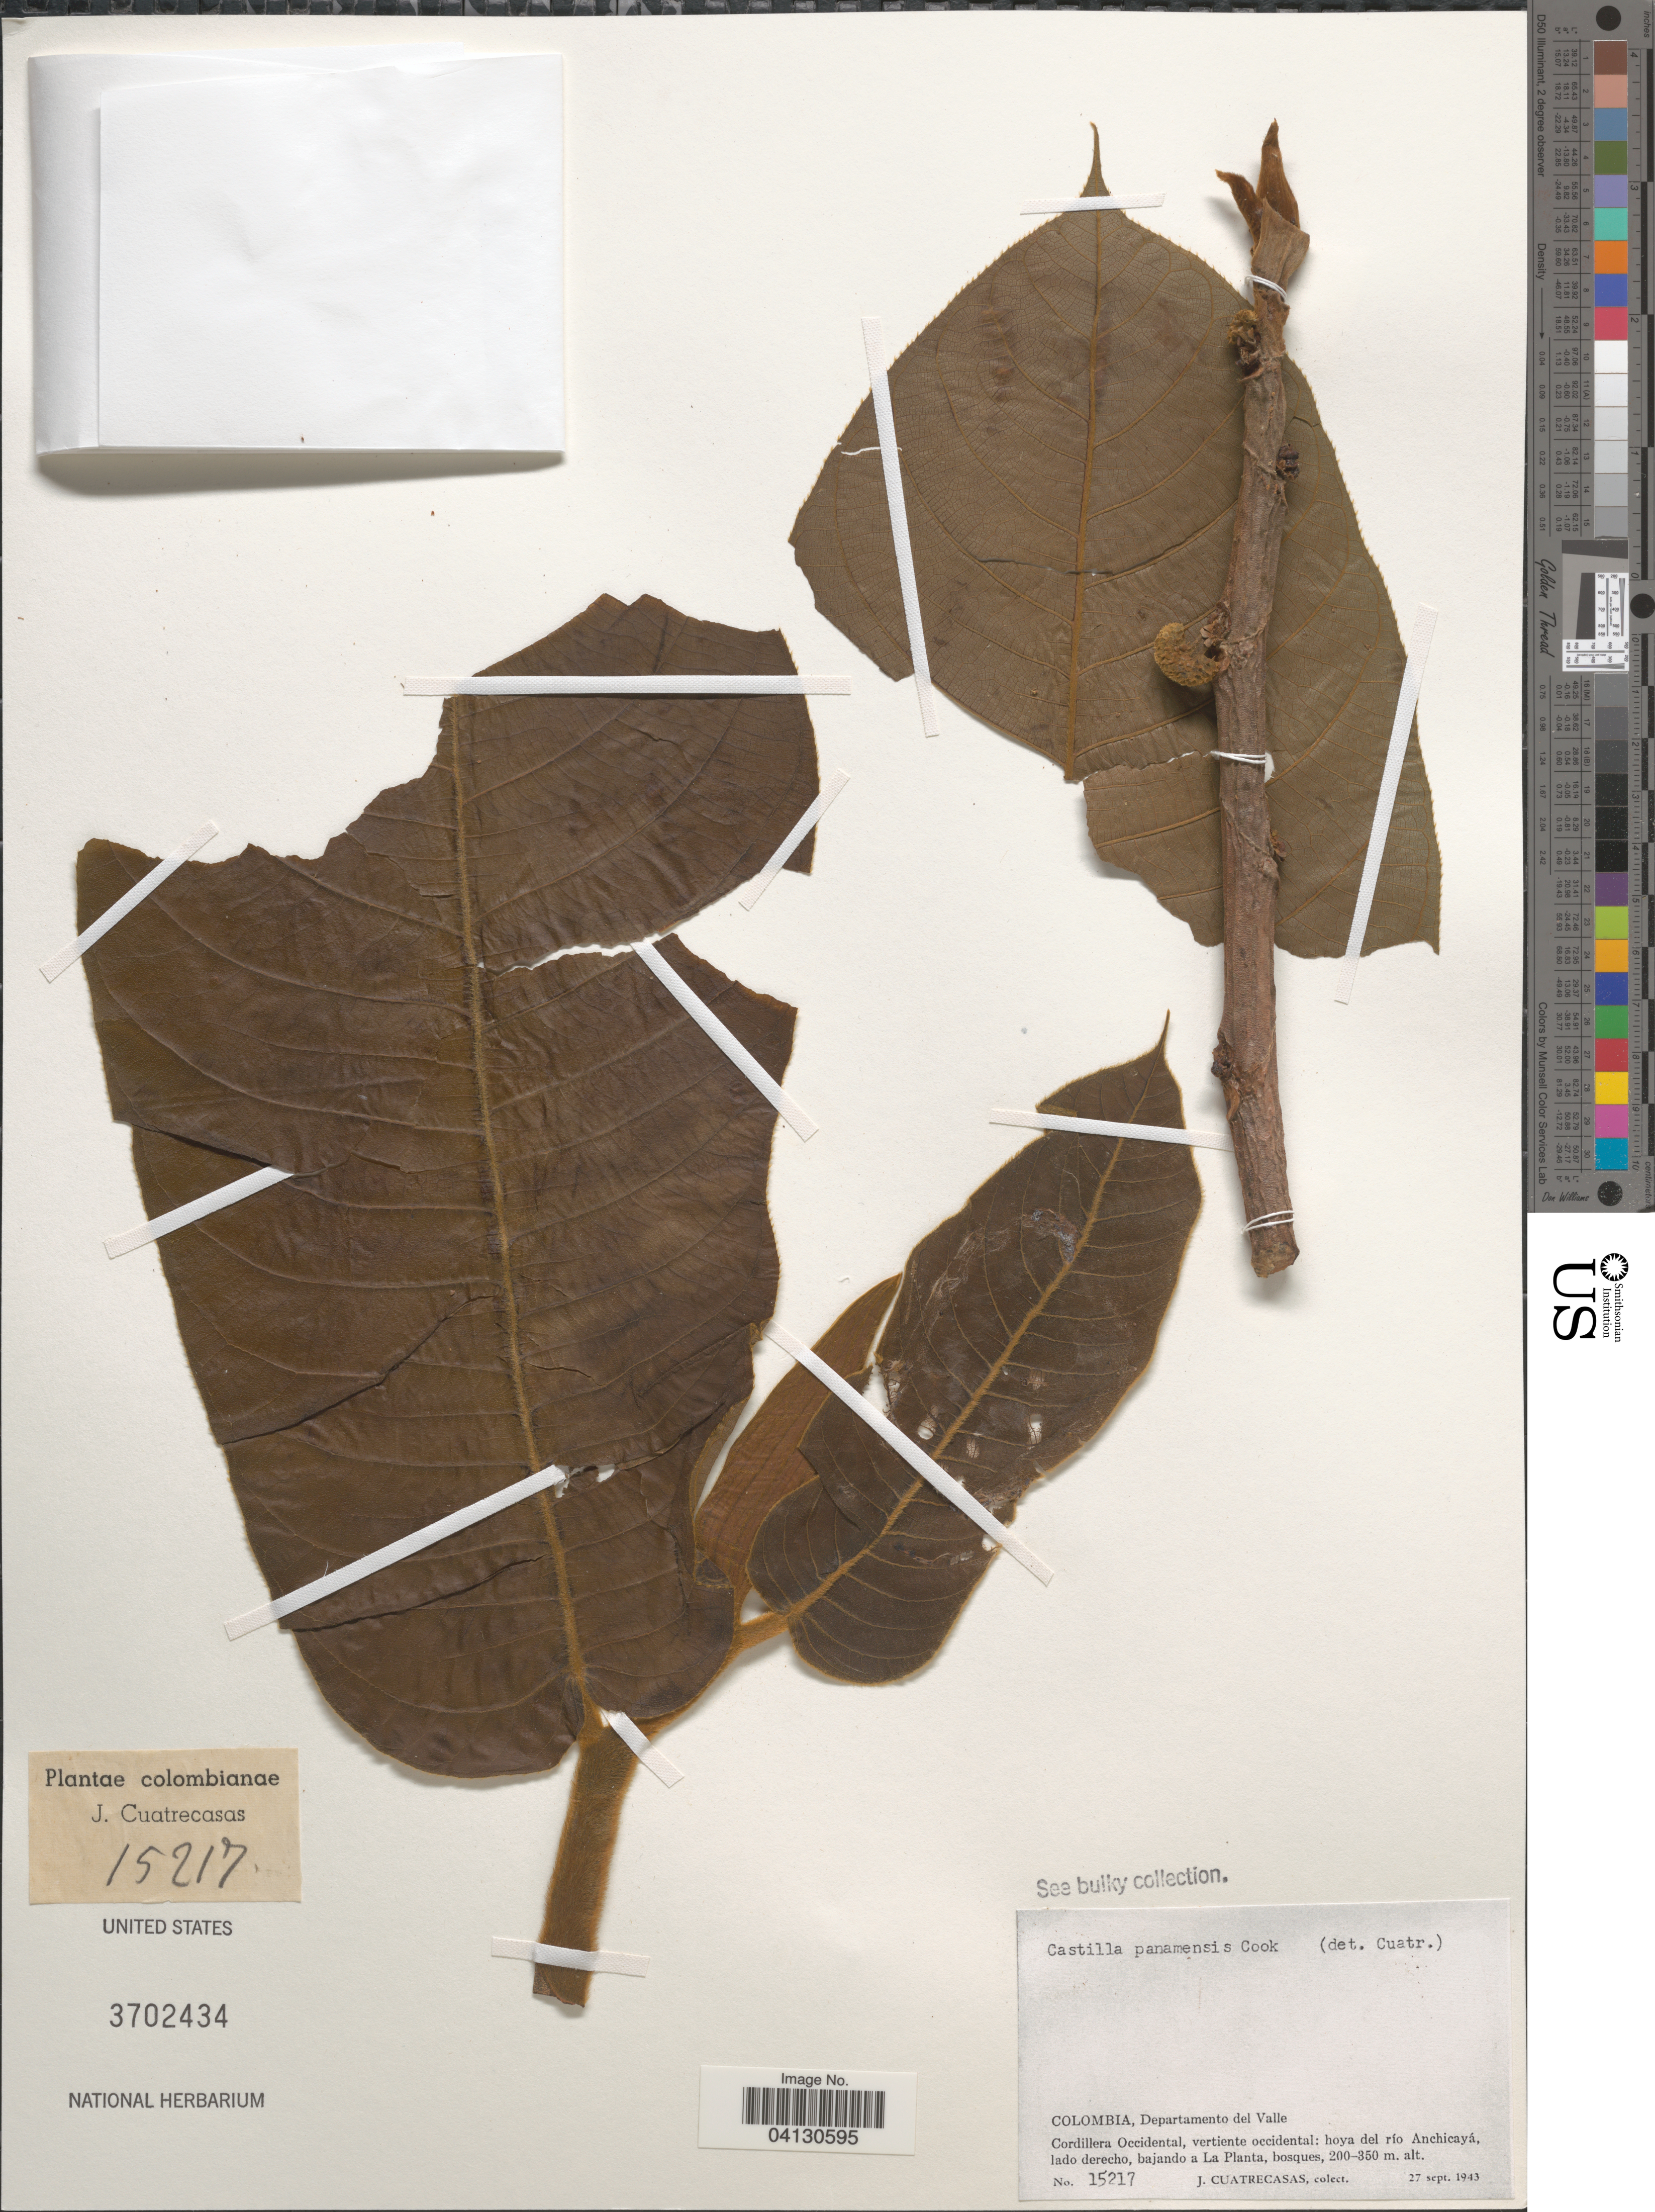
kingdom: Plantae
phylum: Tracheophyta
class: Magnoliopsida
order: Rosales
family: Moraceae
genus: Castilla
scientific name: Castilla panamensis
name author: O.F. Cook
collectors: J. Cuatrecasas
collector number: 15217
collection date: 1943-09-27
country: Colombia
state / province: Valle del Cauca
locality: Departamento del Valle. Cordillera Occidental, vertiente occidental: hoya del río Anchicayá, lado derecho, bajando a La Planta, bosques.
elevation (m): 200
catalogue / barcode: US 3702434